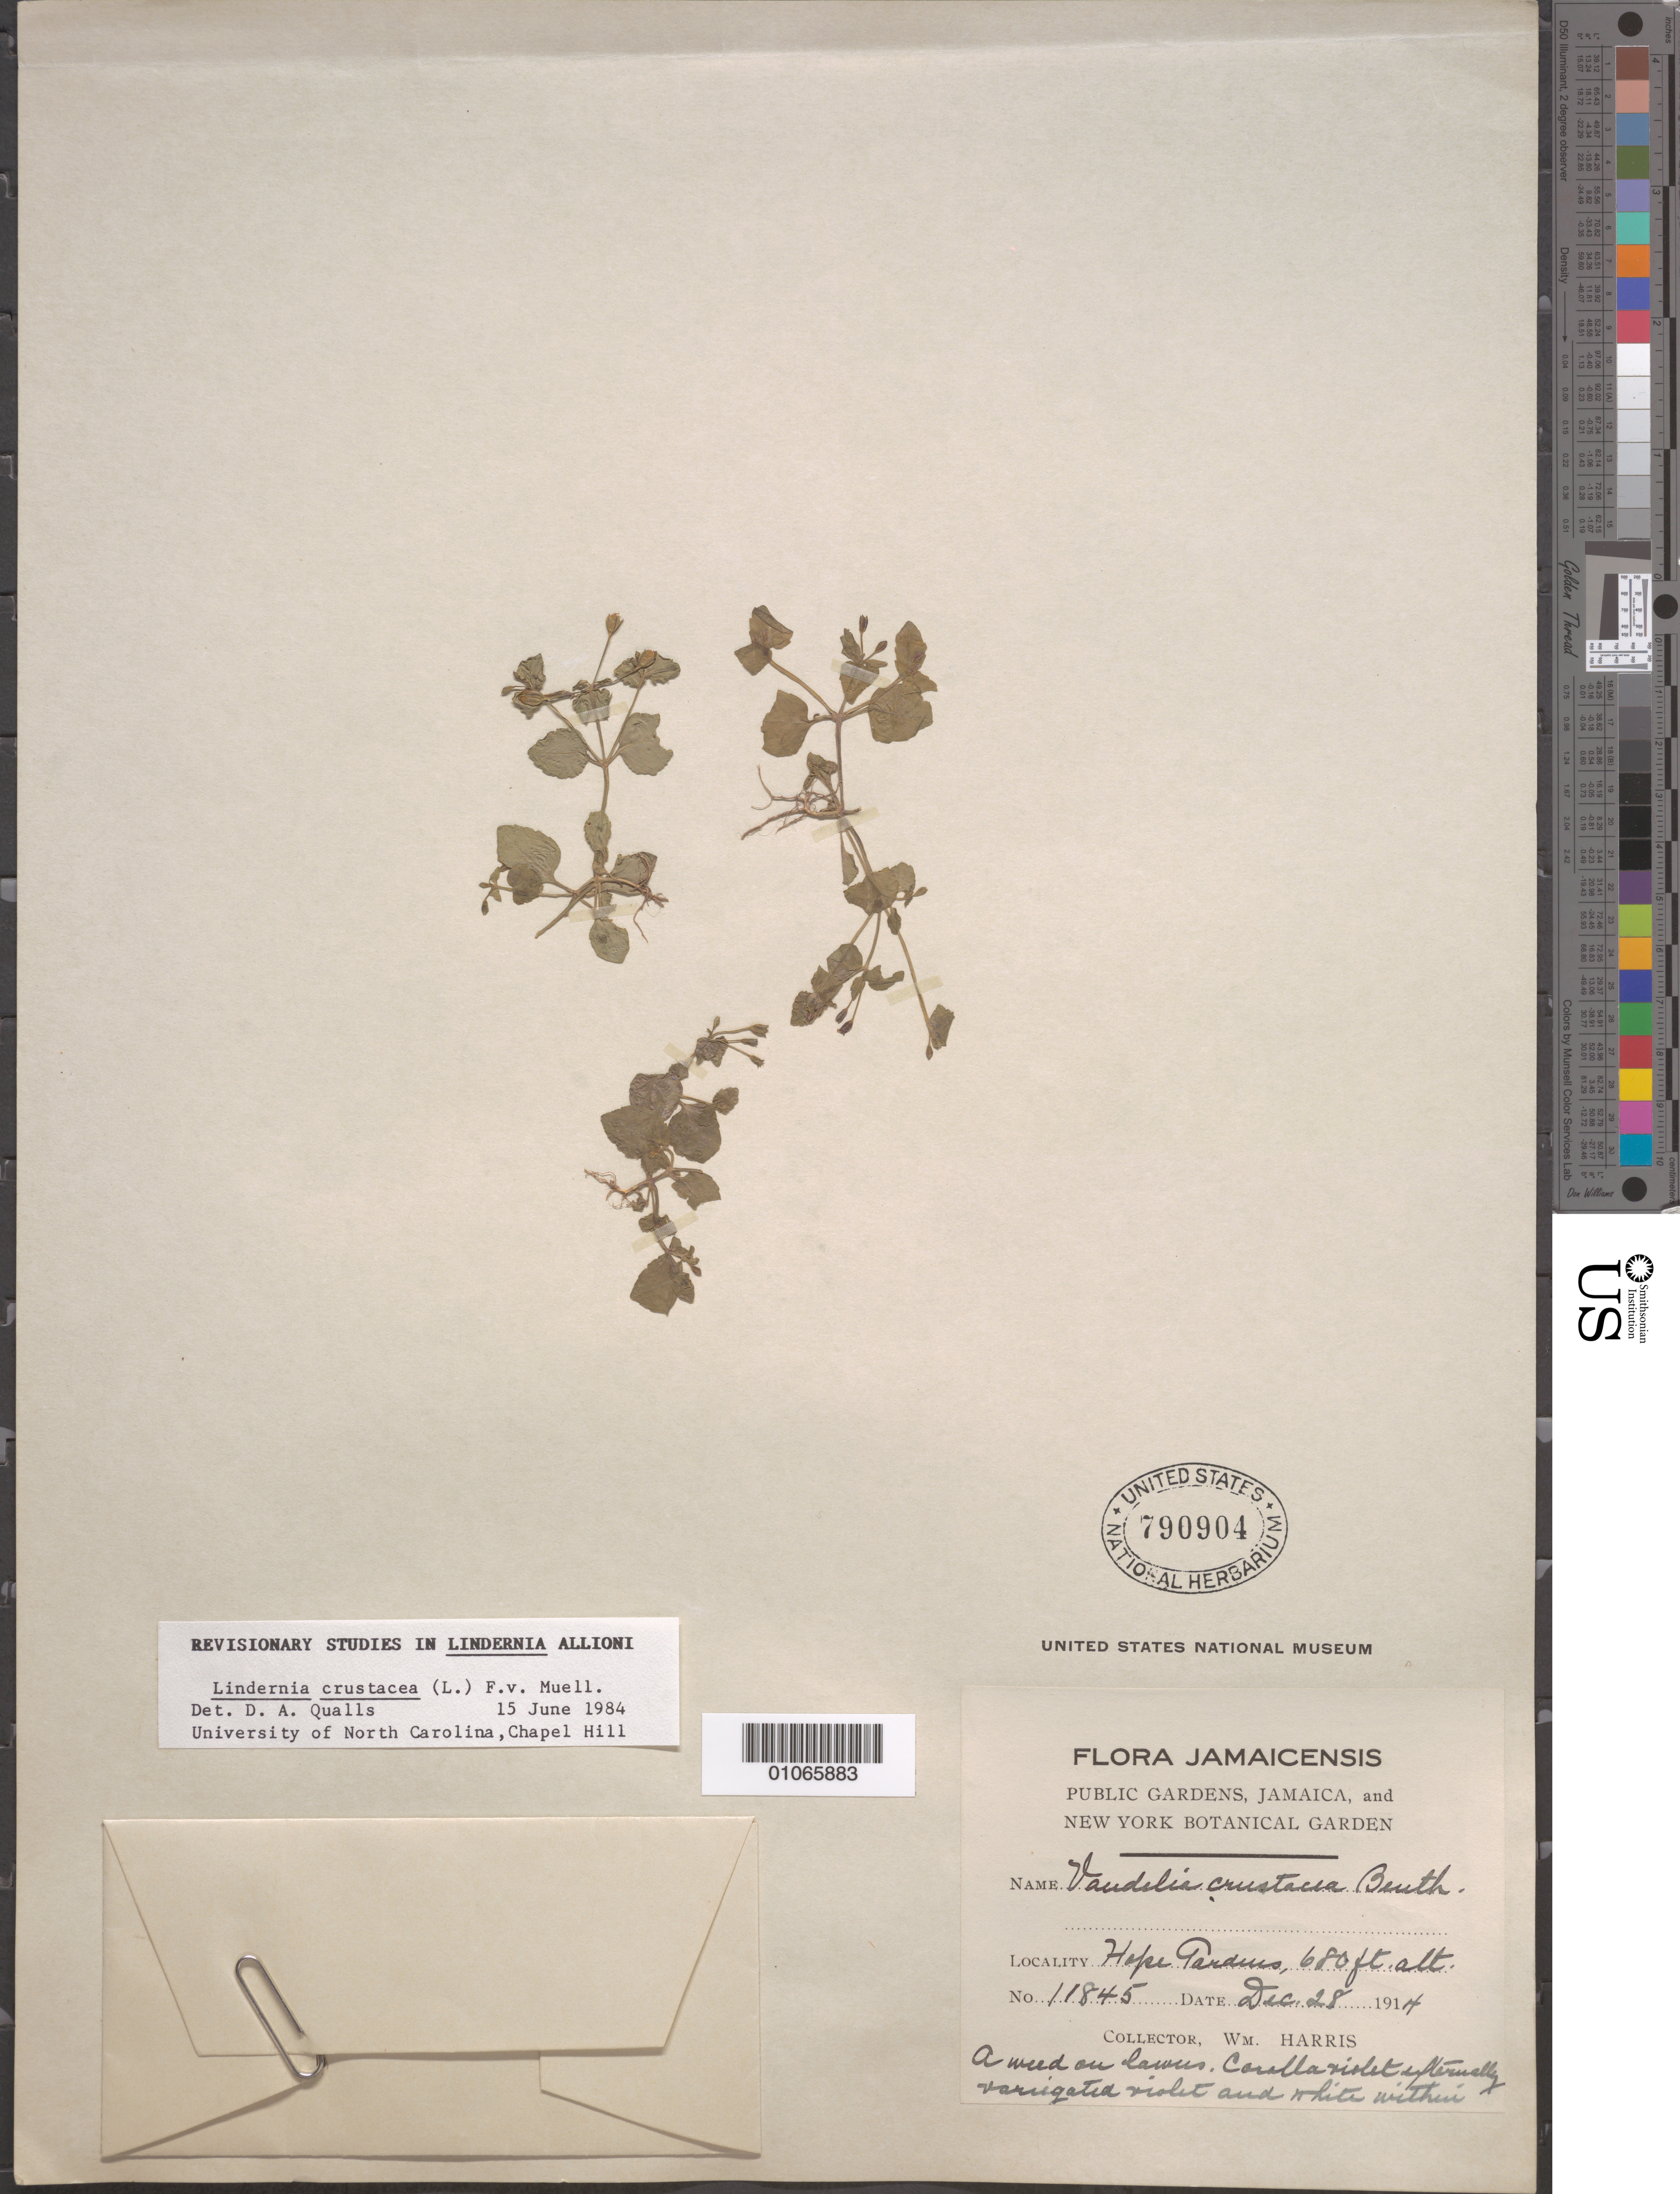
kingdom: Plantae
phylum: Tracheophyta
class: Magnoliopsida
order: Lamiales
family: Linderniaceae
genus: Lindernia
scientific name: Lindernia crustacea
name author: (L.) F. Muell.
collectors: W. Harris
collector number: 11845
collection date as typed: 28 Dec 1914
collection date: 1914-12-28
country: Jamaica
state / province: Kingston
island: Jamaica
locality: Hope Gardens, a weed on lawns.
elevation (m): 207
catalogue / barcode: US 790904